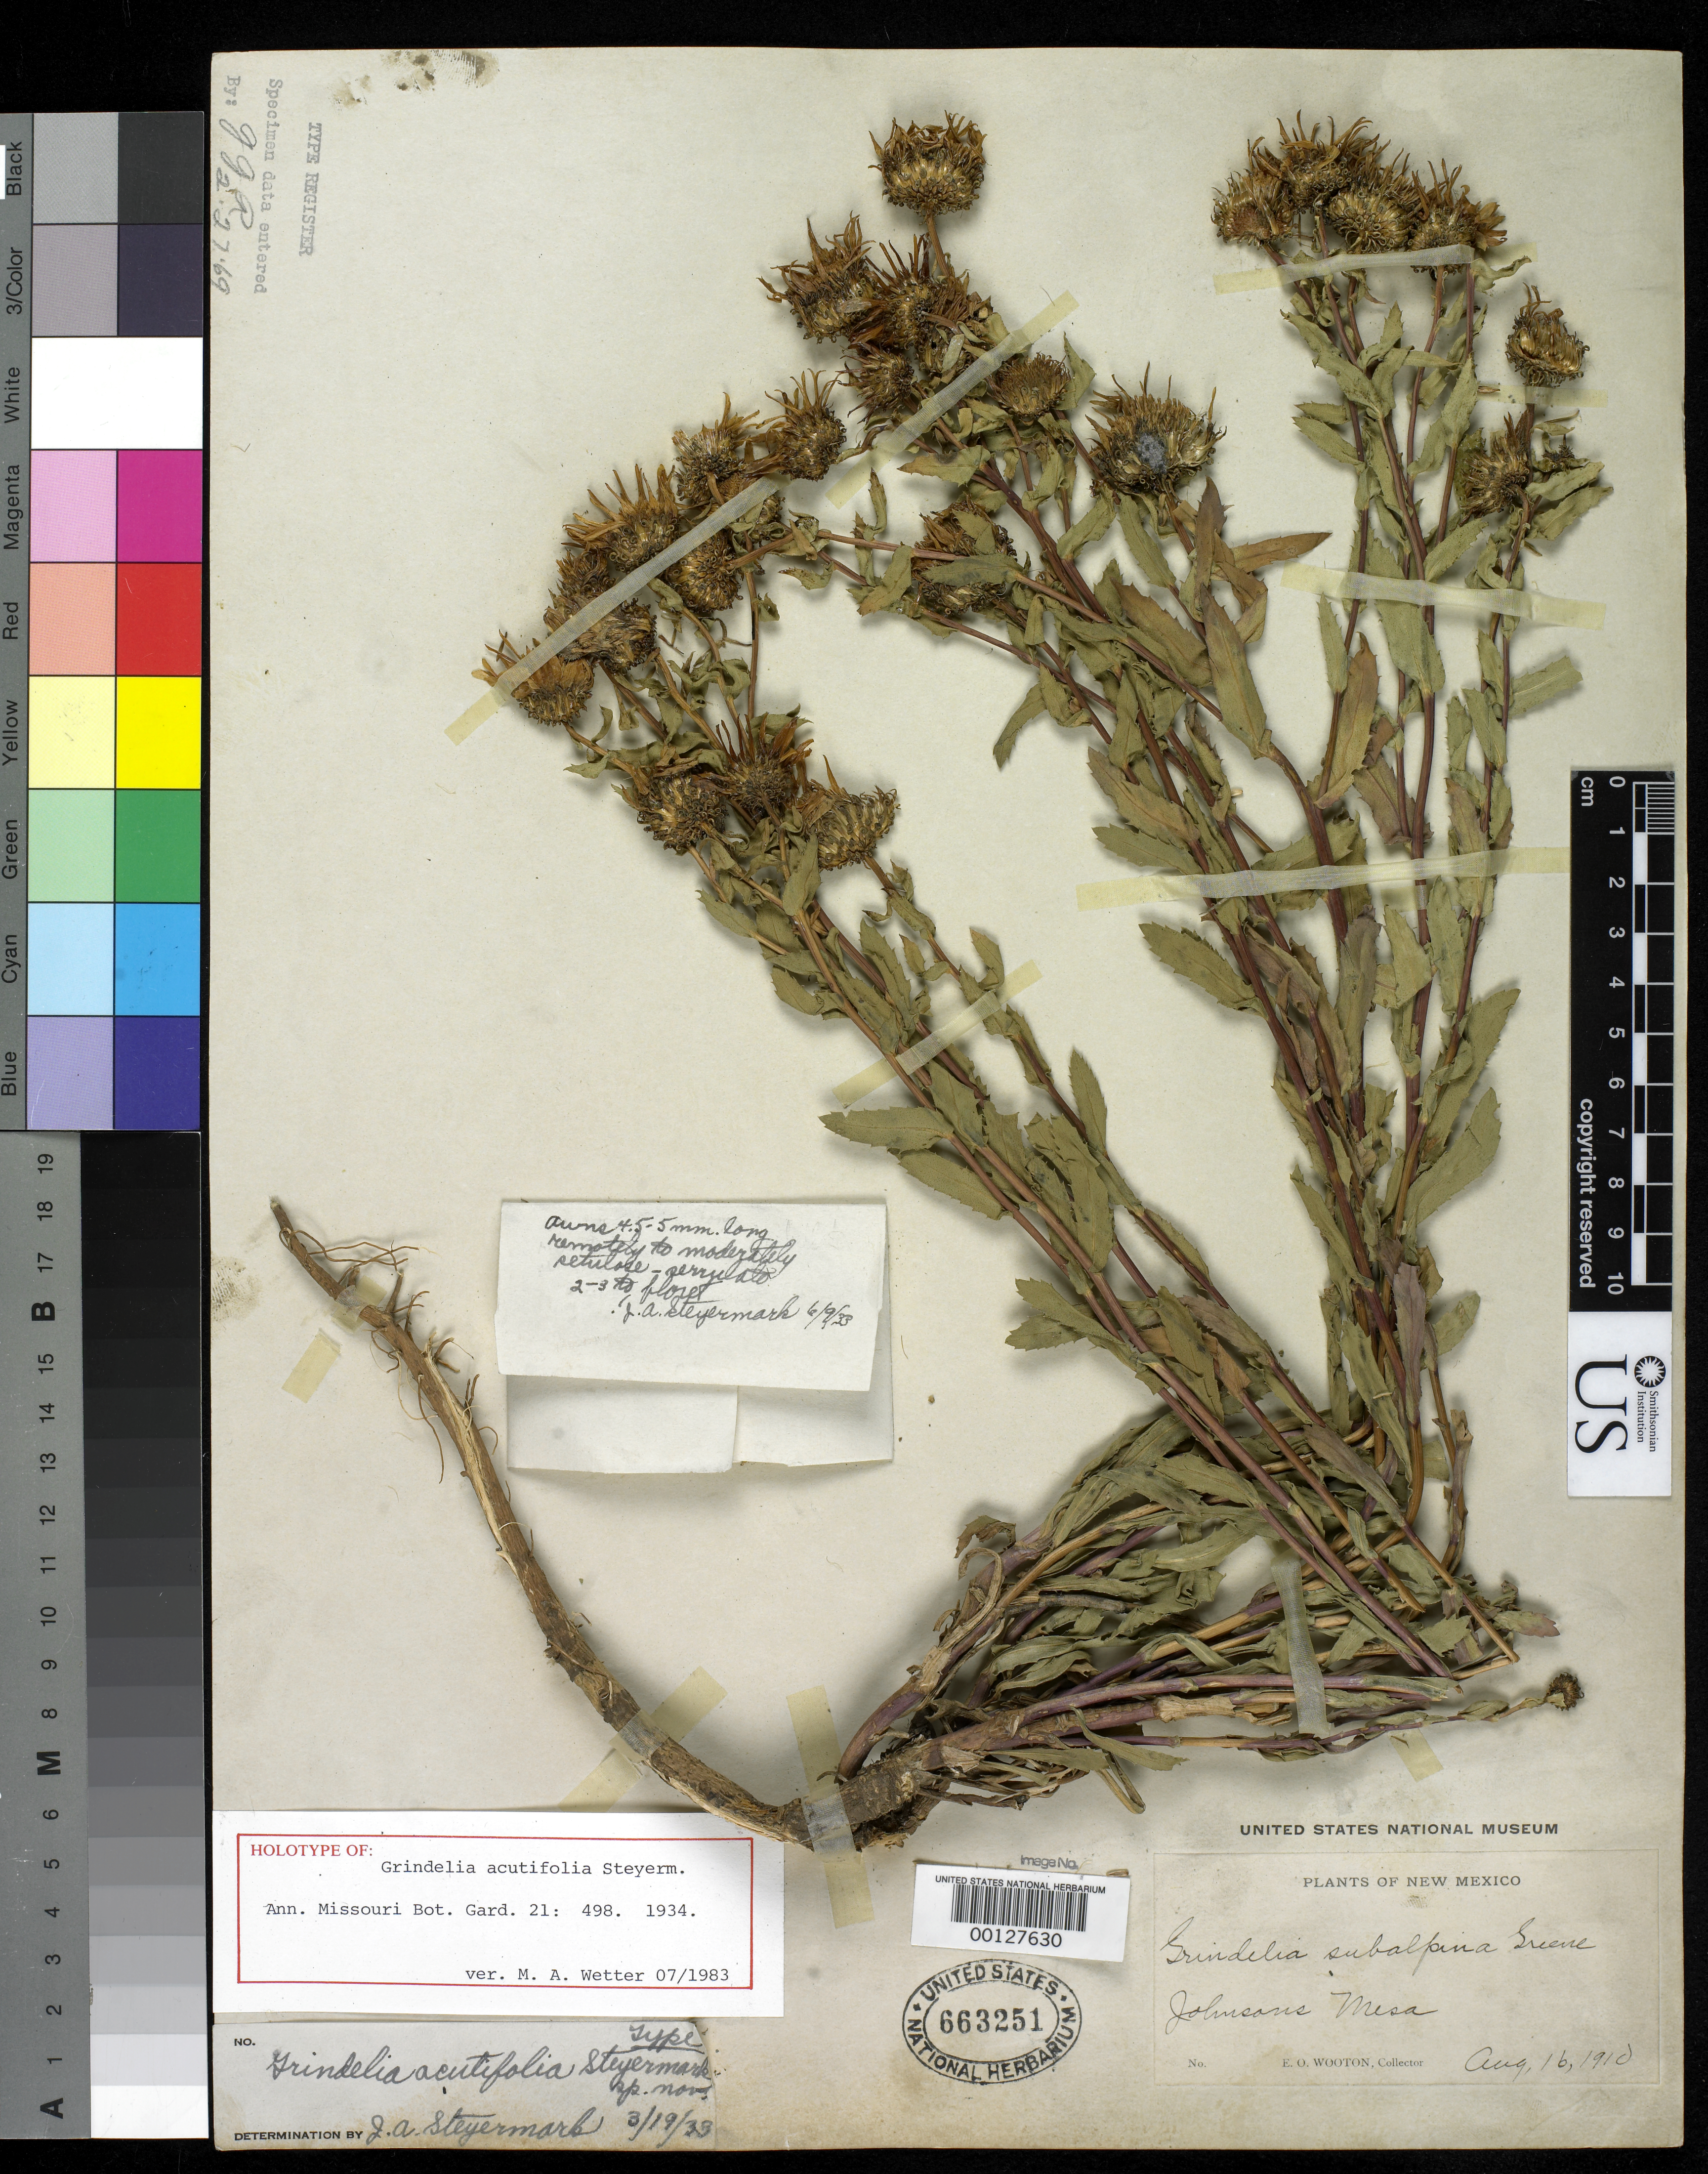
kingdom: Plantae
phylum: Tracheophyta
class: Magnoliopsida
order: Asterales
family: Asteraceae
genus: Grindelia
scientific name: Grindelia acutifolia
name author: Steyerm.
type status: Holotype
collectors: E. O. Wooton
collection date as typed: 16 Aug 1910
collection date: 1910-08-16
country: United States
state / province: New Mexico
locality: Johnsons Mesa.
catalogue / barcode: US 663251